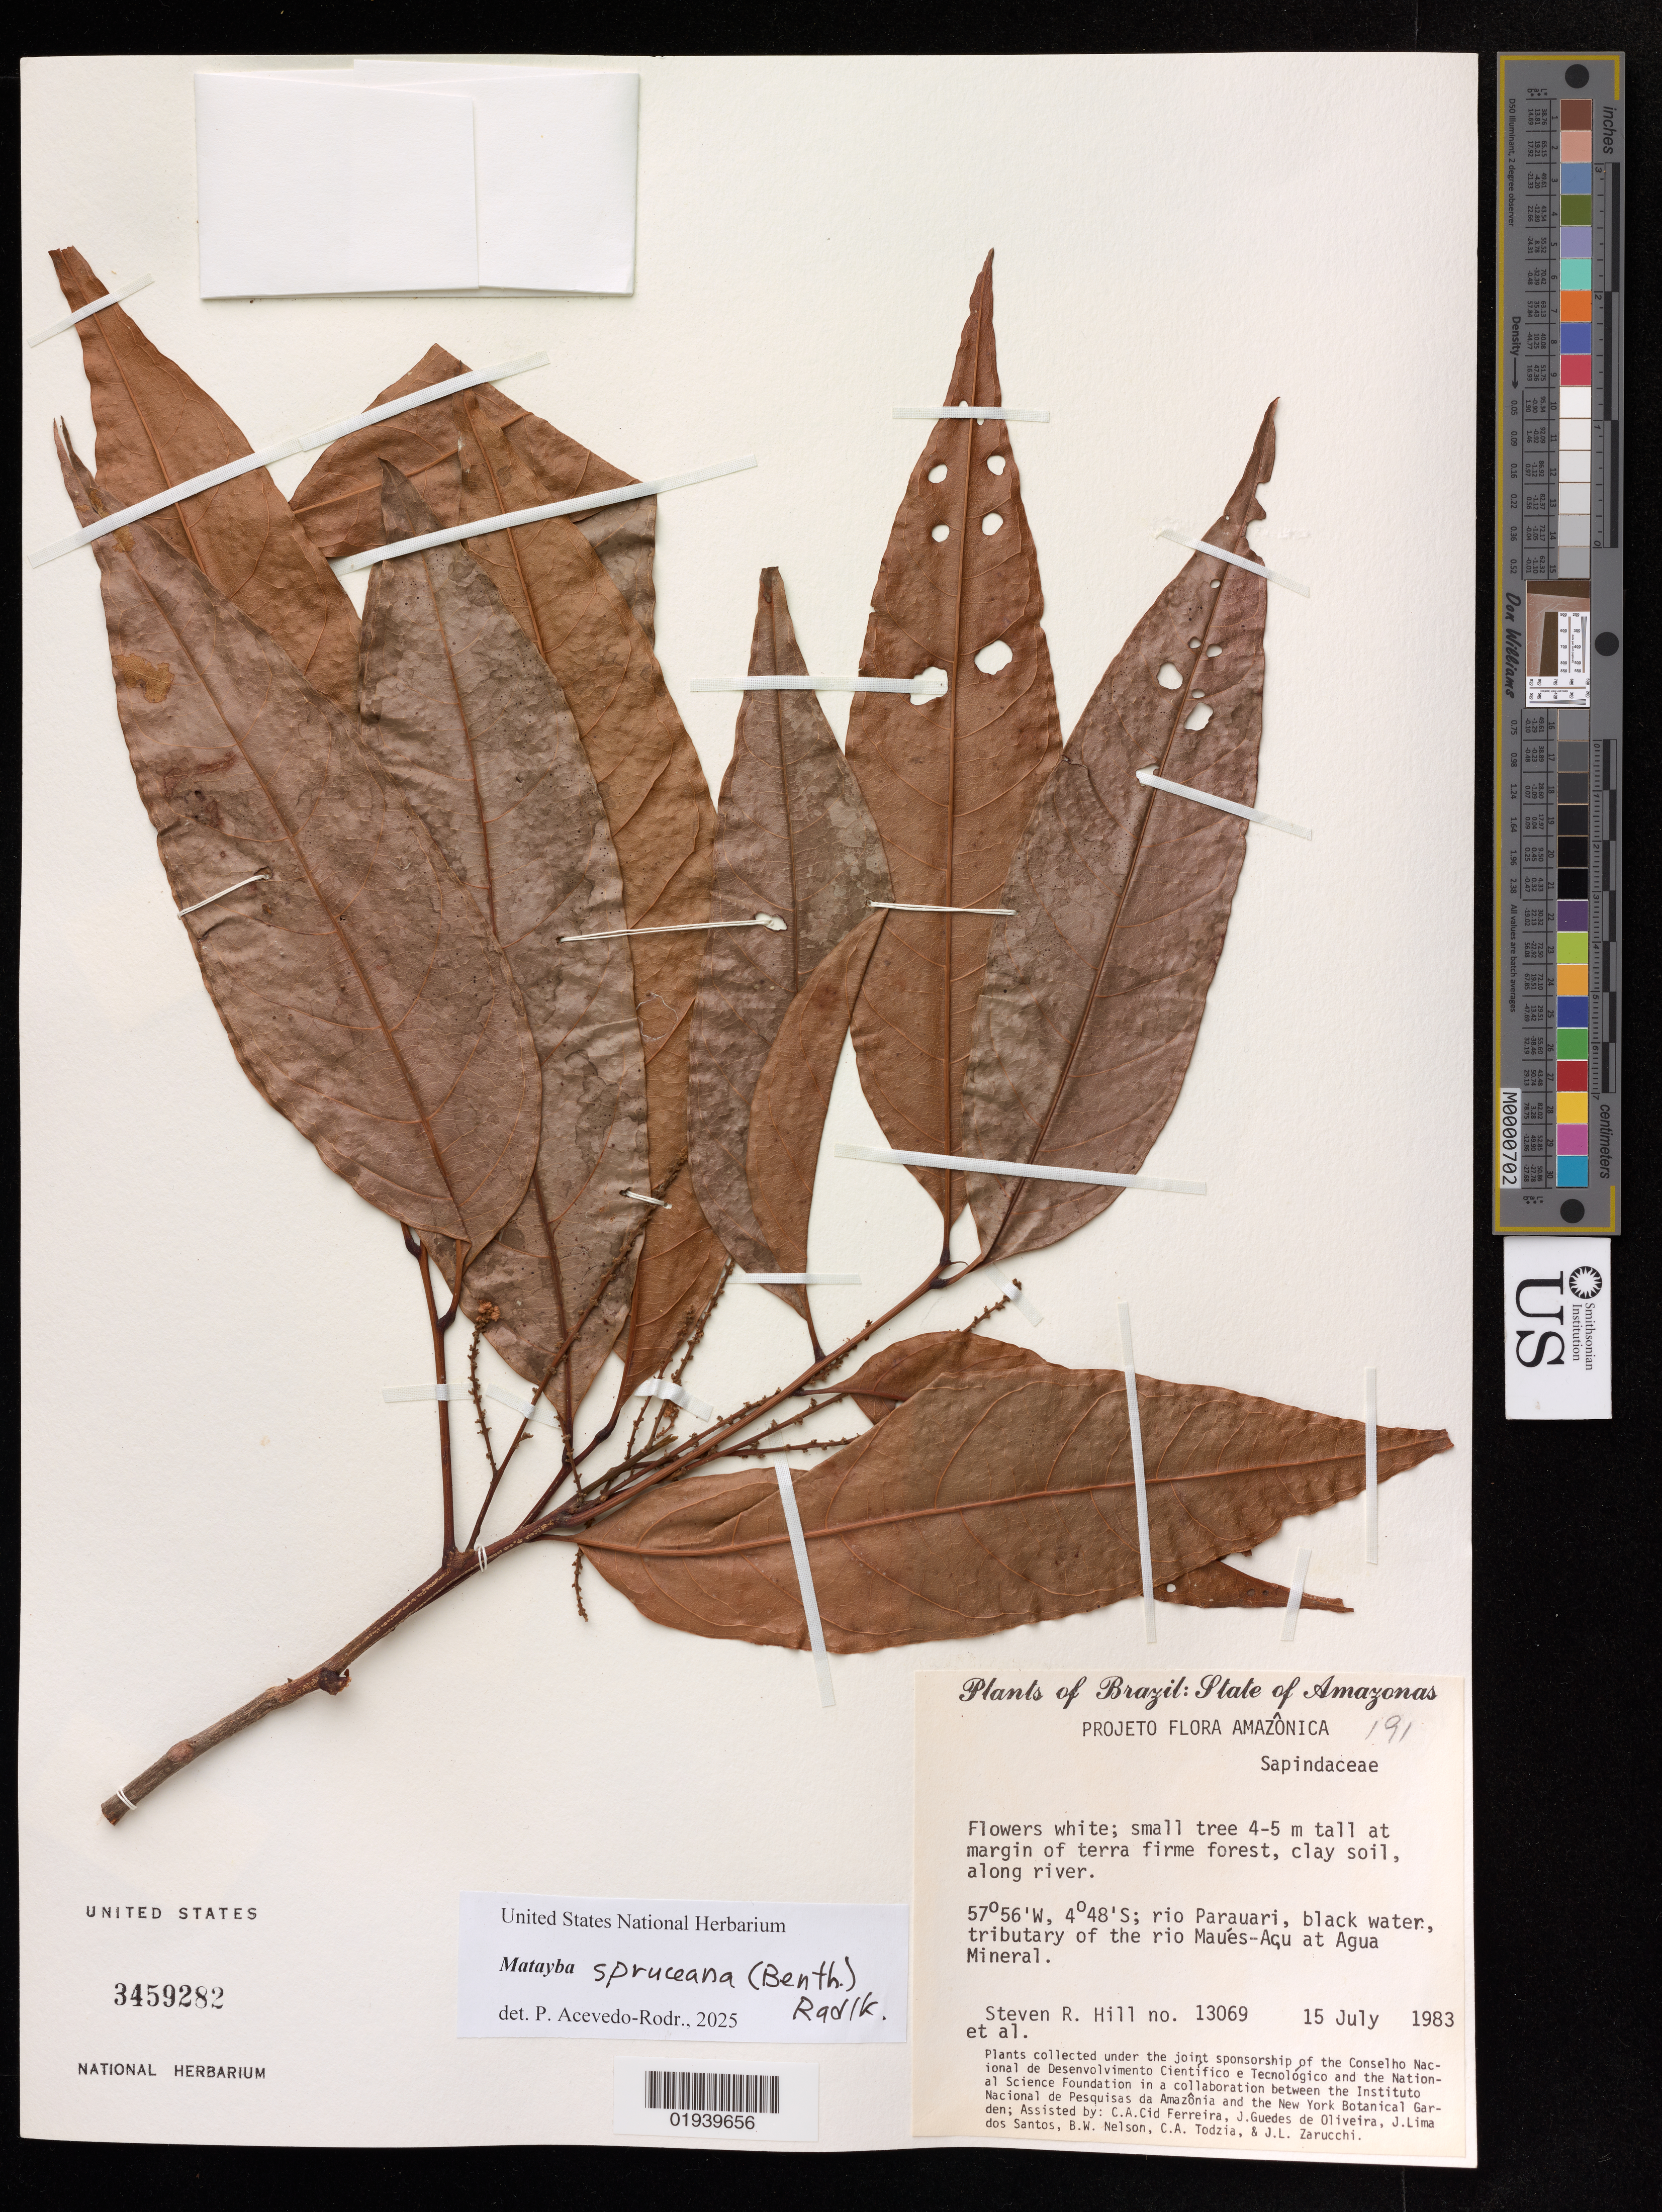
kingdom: Plantae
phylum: Tracheophyta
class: Magnoliopsida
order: Sapindales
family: Sapindaceae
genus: Matayba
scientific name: Matayba spruceana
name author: (Benth.) Radlk.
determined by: Acevedo-Rodriguez, P., (US), Smithsonian Institution - National Museum of Natural History (UNITED STATES)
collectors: S. R. Hill et al.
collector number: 13069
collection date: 1983-07-15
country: Brazil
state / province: Amazonas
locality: Rio Parauari, tributary of the rio Maúes-Açu at Agua Mineral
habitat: At margin of terra firme forest, clay soil, along river, black water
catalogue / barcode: US 3459282